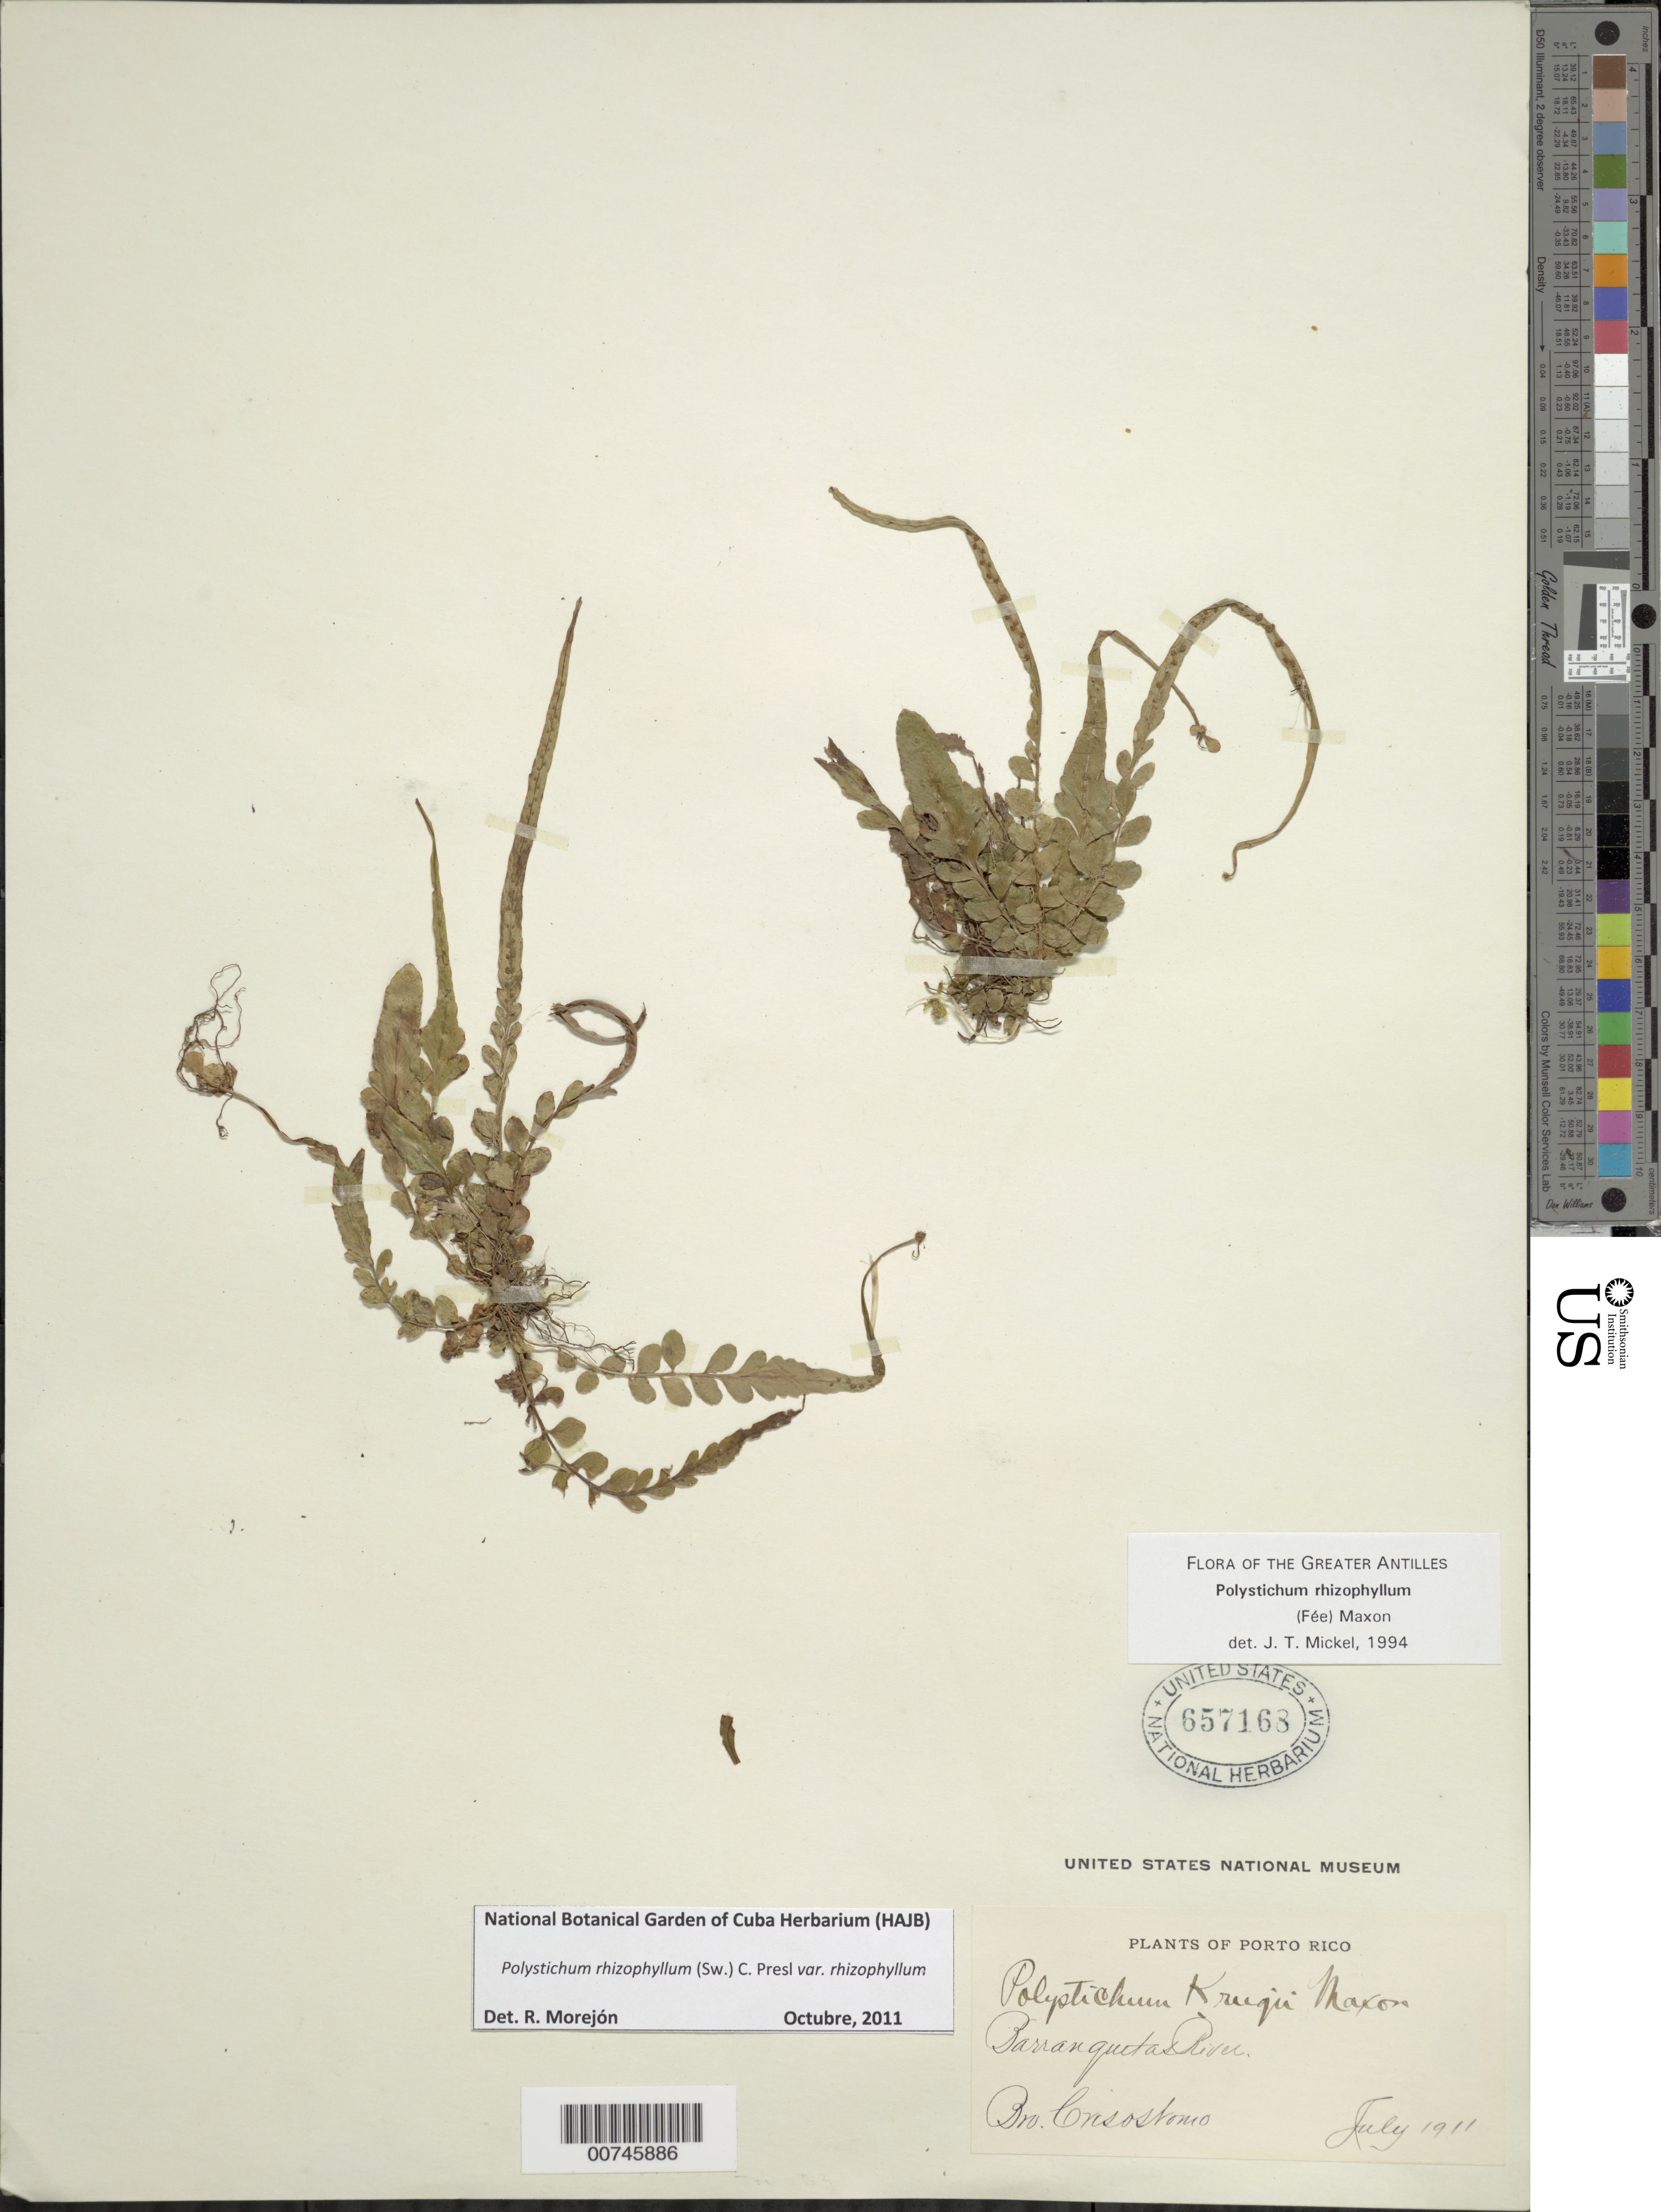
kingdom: Plantae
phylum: Tracheophyta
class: Polypodiopsida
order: Polypodiales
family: Dryopteridaceae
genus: Polystichum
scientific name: Polystichum rhizophyllum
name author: (Sw.) C. Presl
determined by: Mickel, J. T., (NY), New York Botanical Garden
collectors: B. Crisostomo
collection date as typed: Jul 1911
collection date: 1911-07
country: Puerto Rico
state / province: Barranquitas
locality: Barranquitas River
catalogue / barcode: US 657168